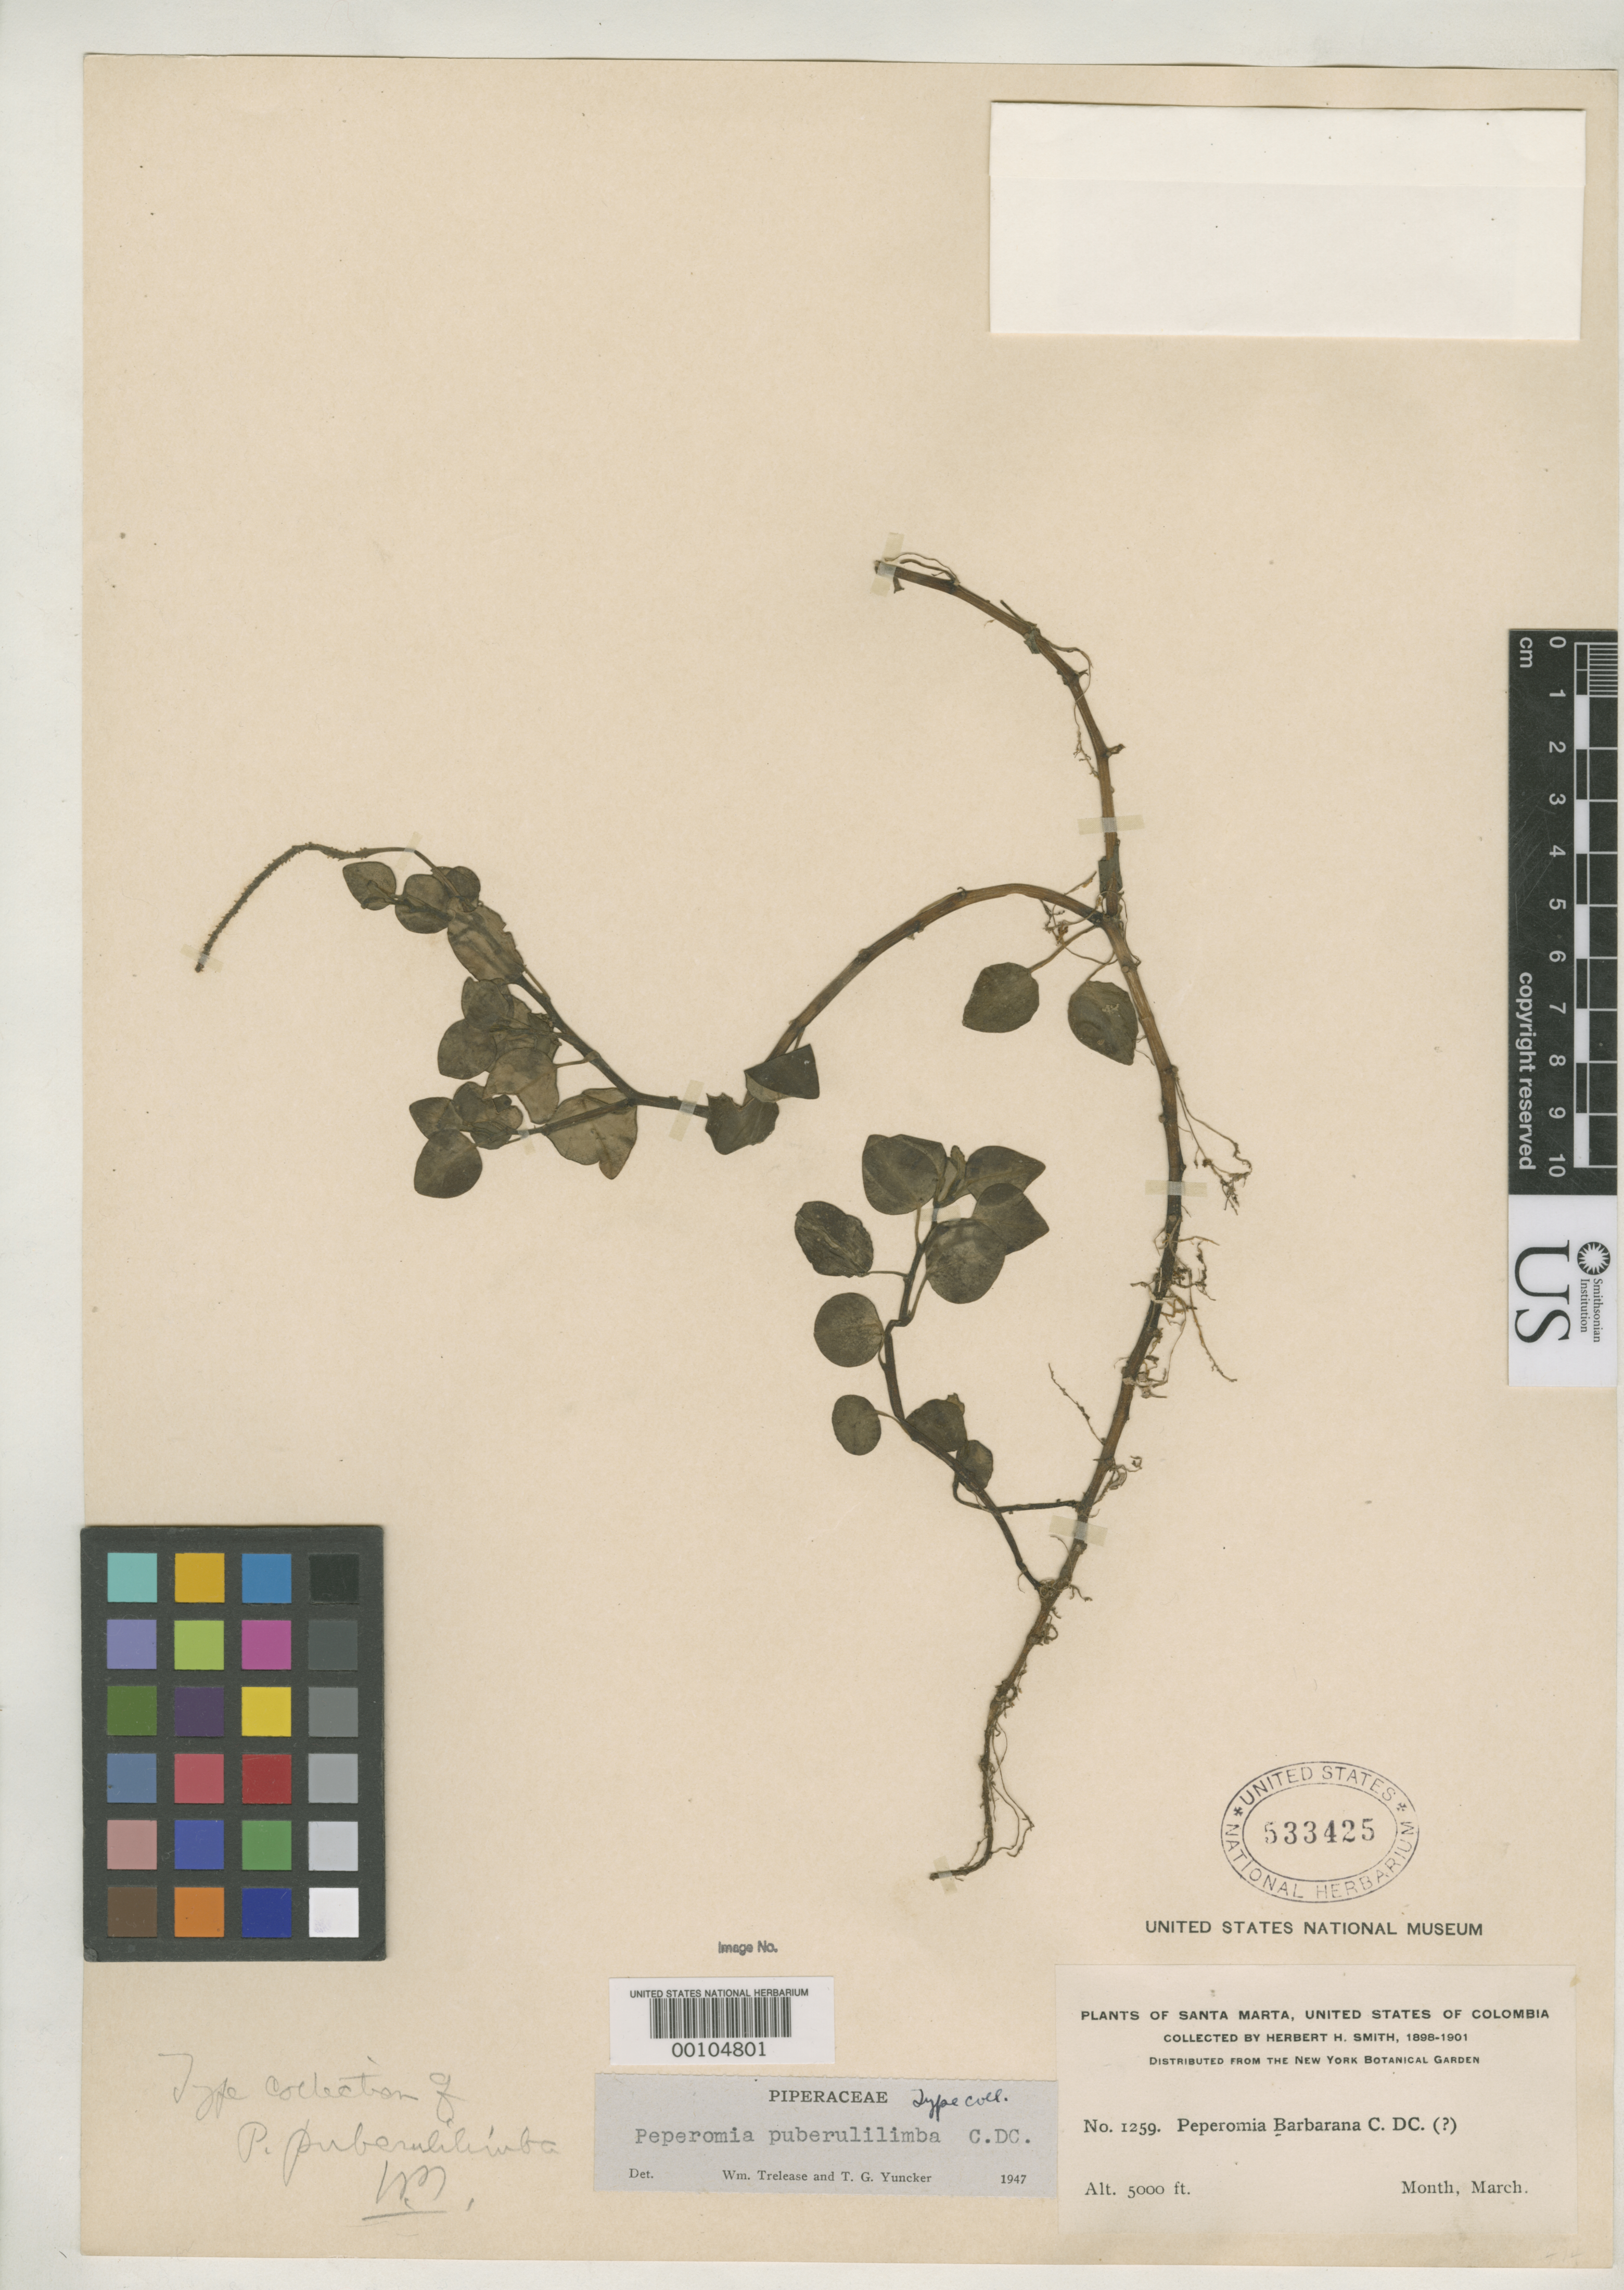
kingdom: Plantae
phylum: Tracheophyta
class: Magnoliopsida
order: Piperales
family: Piperaceae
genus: Peperomia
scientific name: Peperomia puberulilimba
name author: C. DC.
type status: Isotype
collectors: Herbert H. Smith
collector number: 1259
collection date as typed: Mar 1898 to -- Mar 1901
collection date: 1898-03/1901-03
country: Colombia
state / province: Magdalena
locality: Santa Marta.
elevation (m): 1524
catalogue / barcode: US 533425